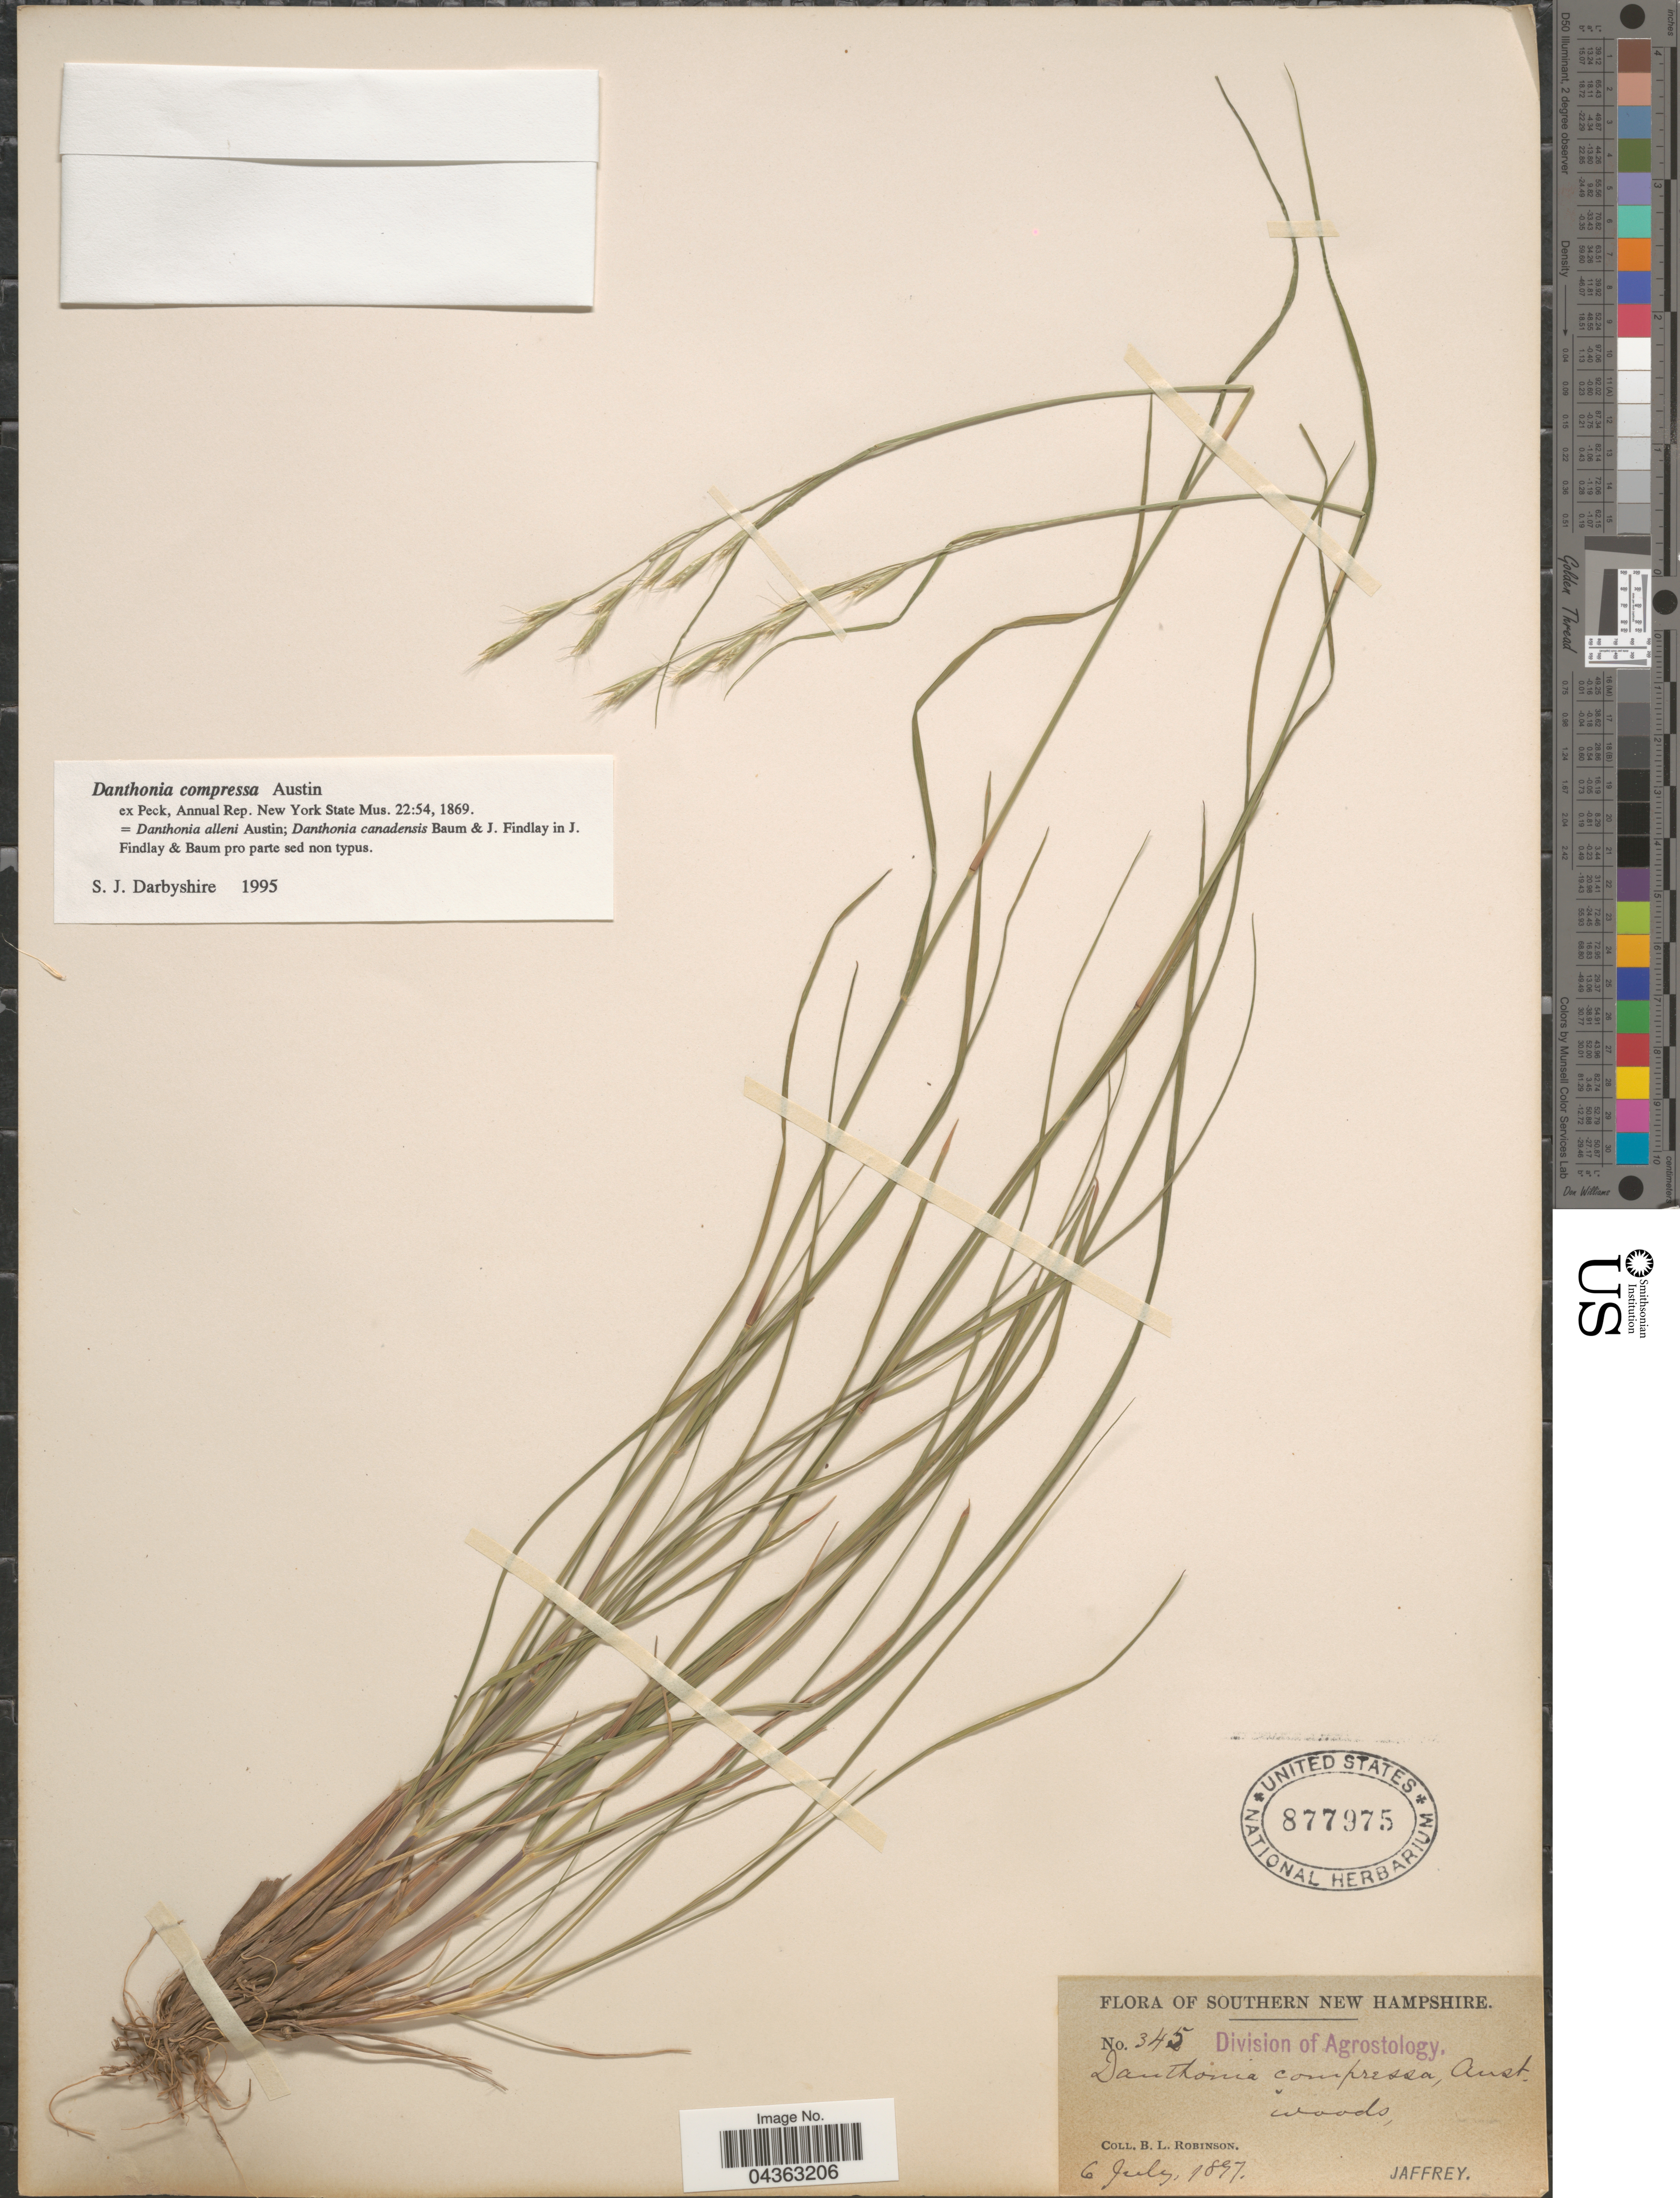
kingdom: Plantae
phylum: Tracheophyta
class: Liliopsida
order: Poales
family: Poaceae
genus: Danthonia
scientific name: Danthonia compressa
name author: Austin in F. Peck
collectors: B. L. Robinson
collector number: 345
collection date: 1897-07-06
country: United States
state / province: New Hampshire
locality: Southern New Hampshire. Jaffrey.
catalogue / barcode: US 877975